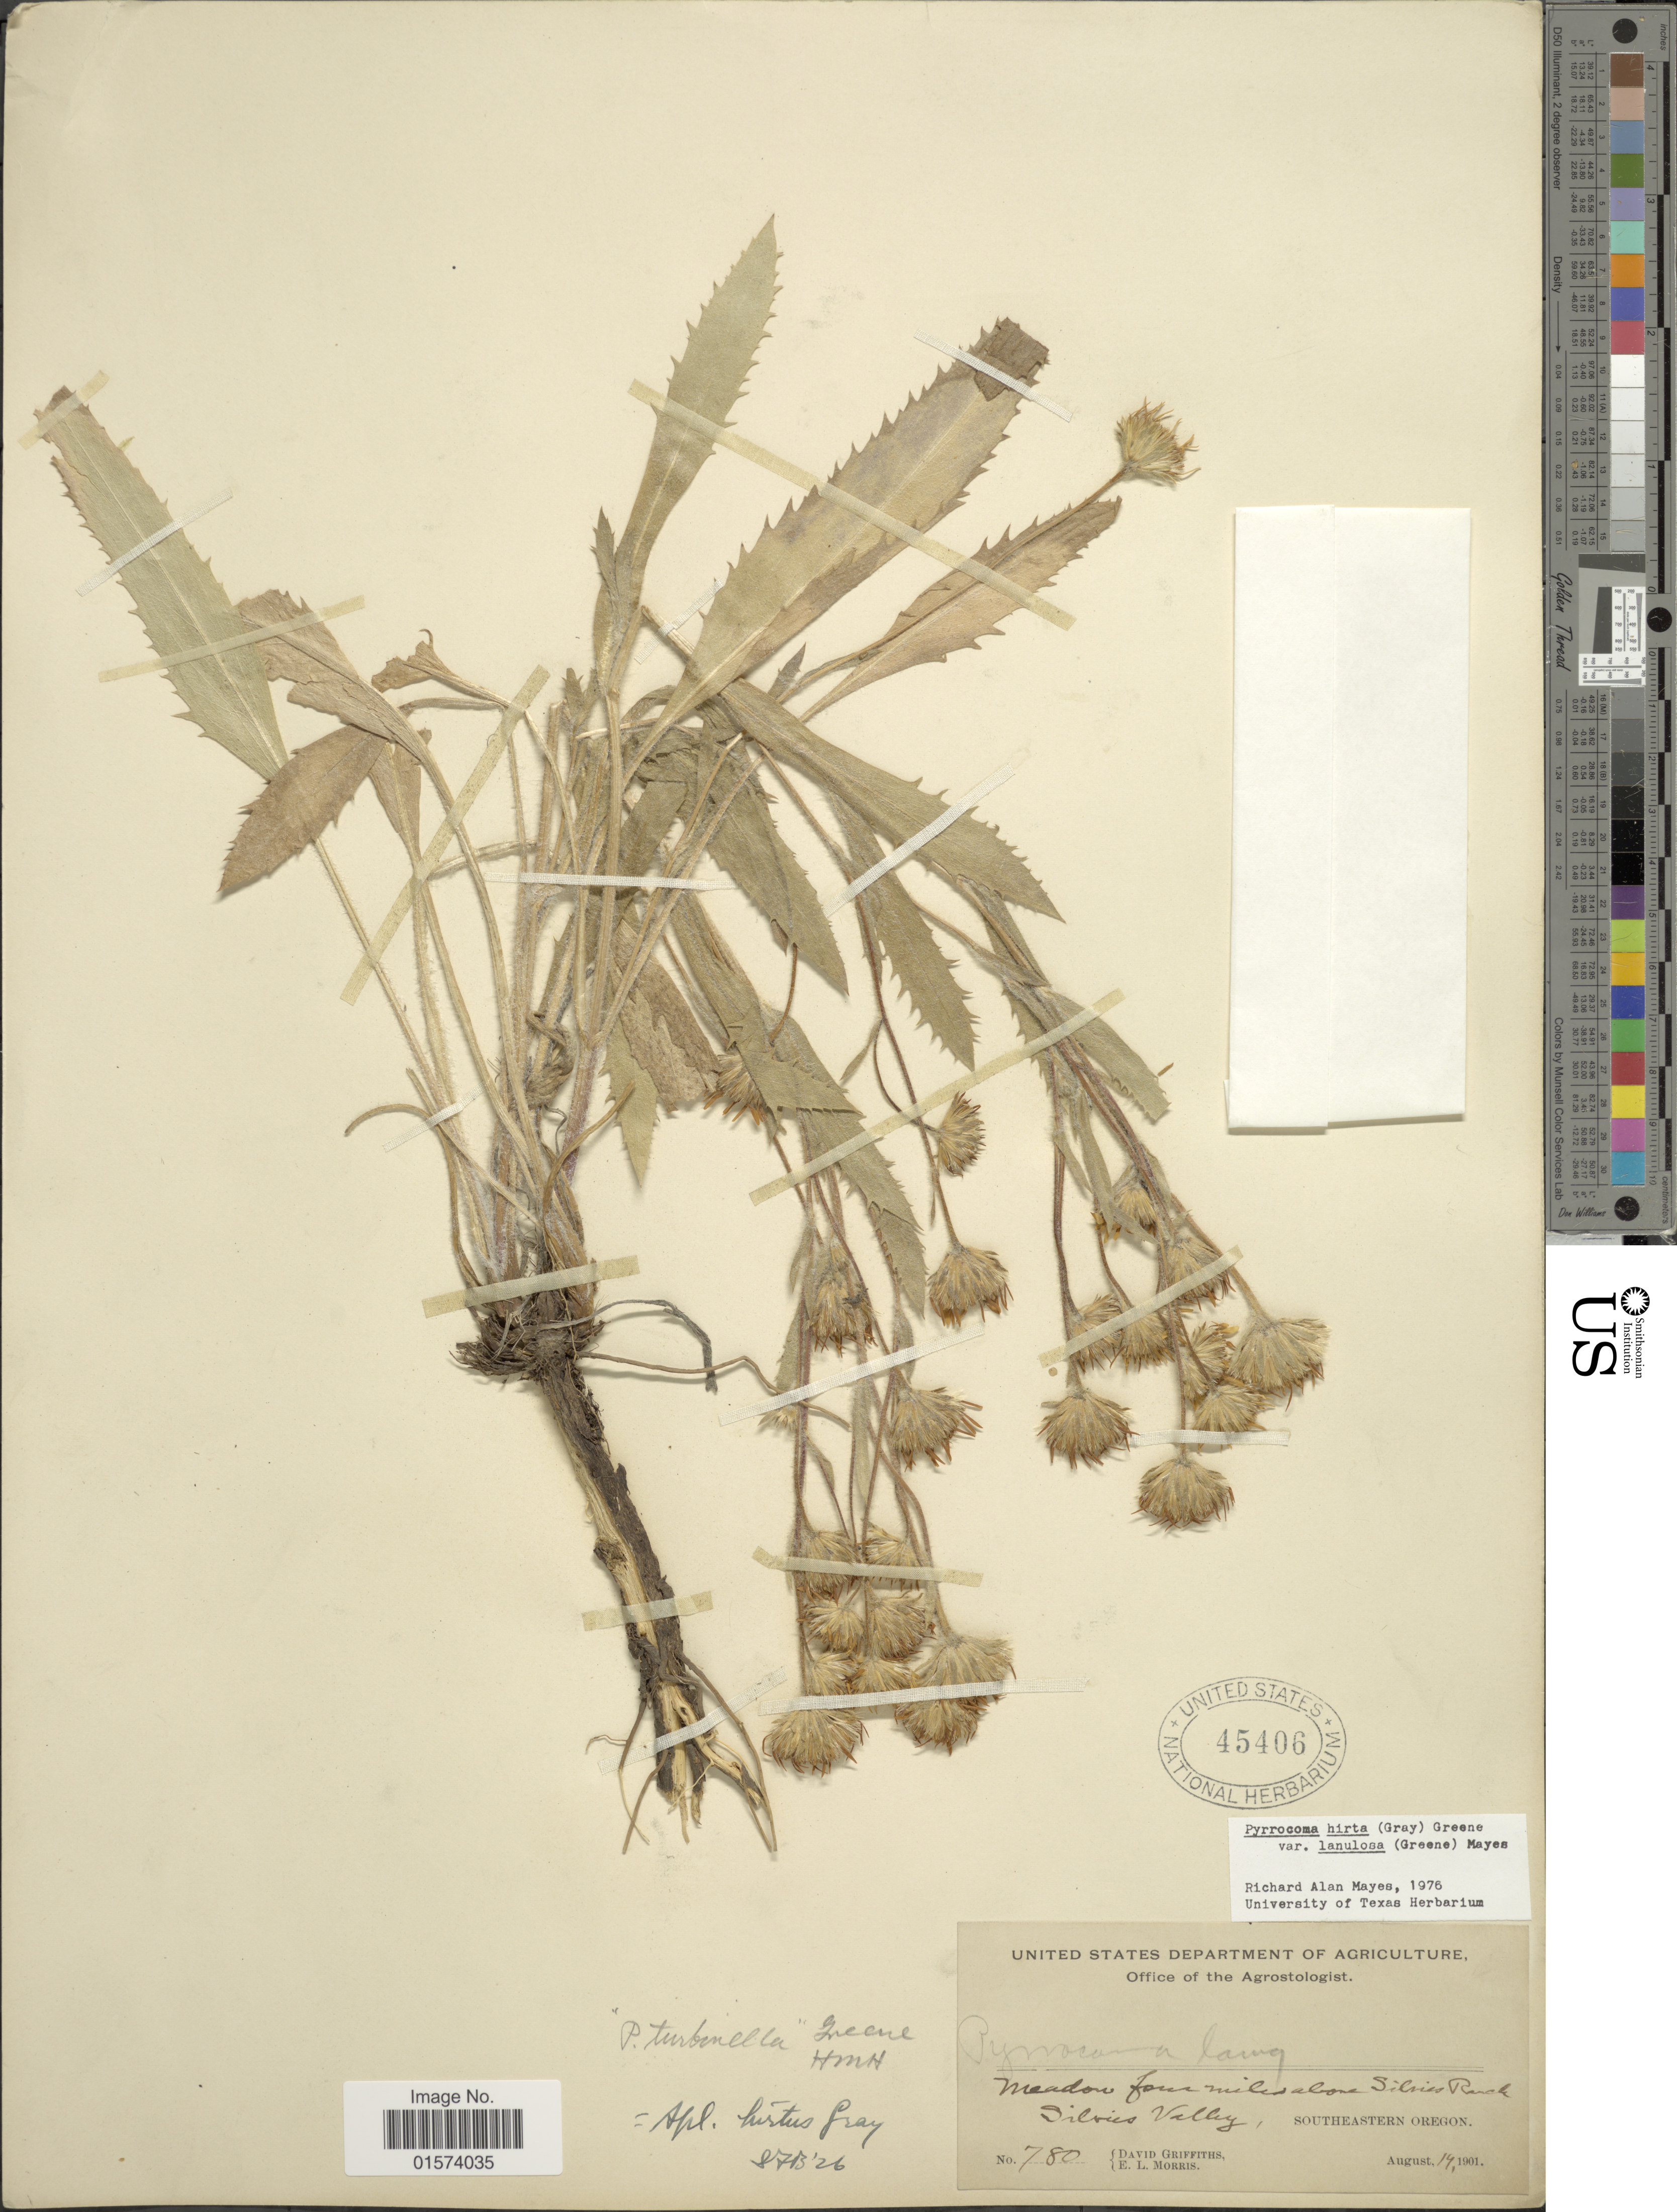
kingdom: Plantae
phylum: Tracheophyta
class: Magnoliopsida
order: Asterales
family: Asteraceae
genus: Pyrrocoma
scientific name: Pyrrocoma lanceolata var. lanceolata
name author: (Hook.) Greene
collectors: D. Griffiths & E. Morris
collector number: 780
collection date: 1901-08-14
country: United States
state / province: Oregon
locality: Meadow four miles above Silvies Ranch, Silvies valley, Southeastern Oregon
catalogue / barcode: US 45406